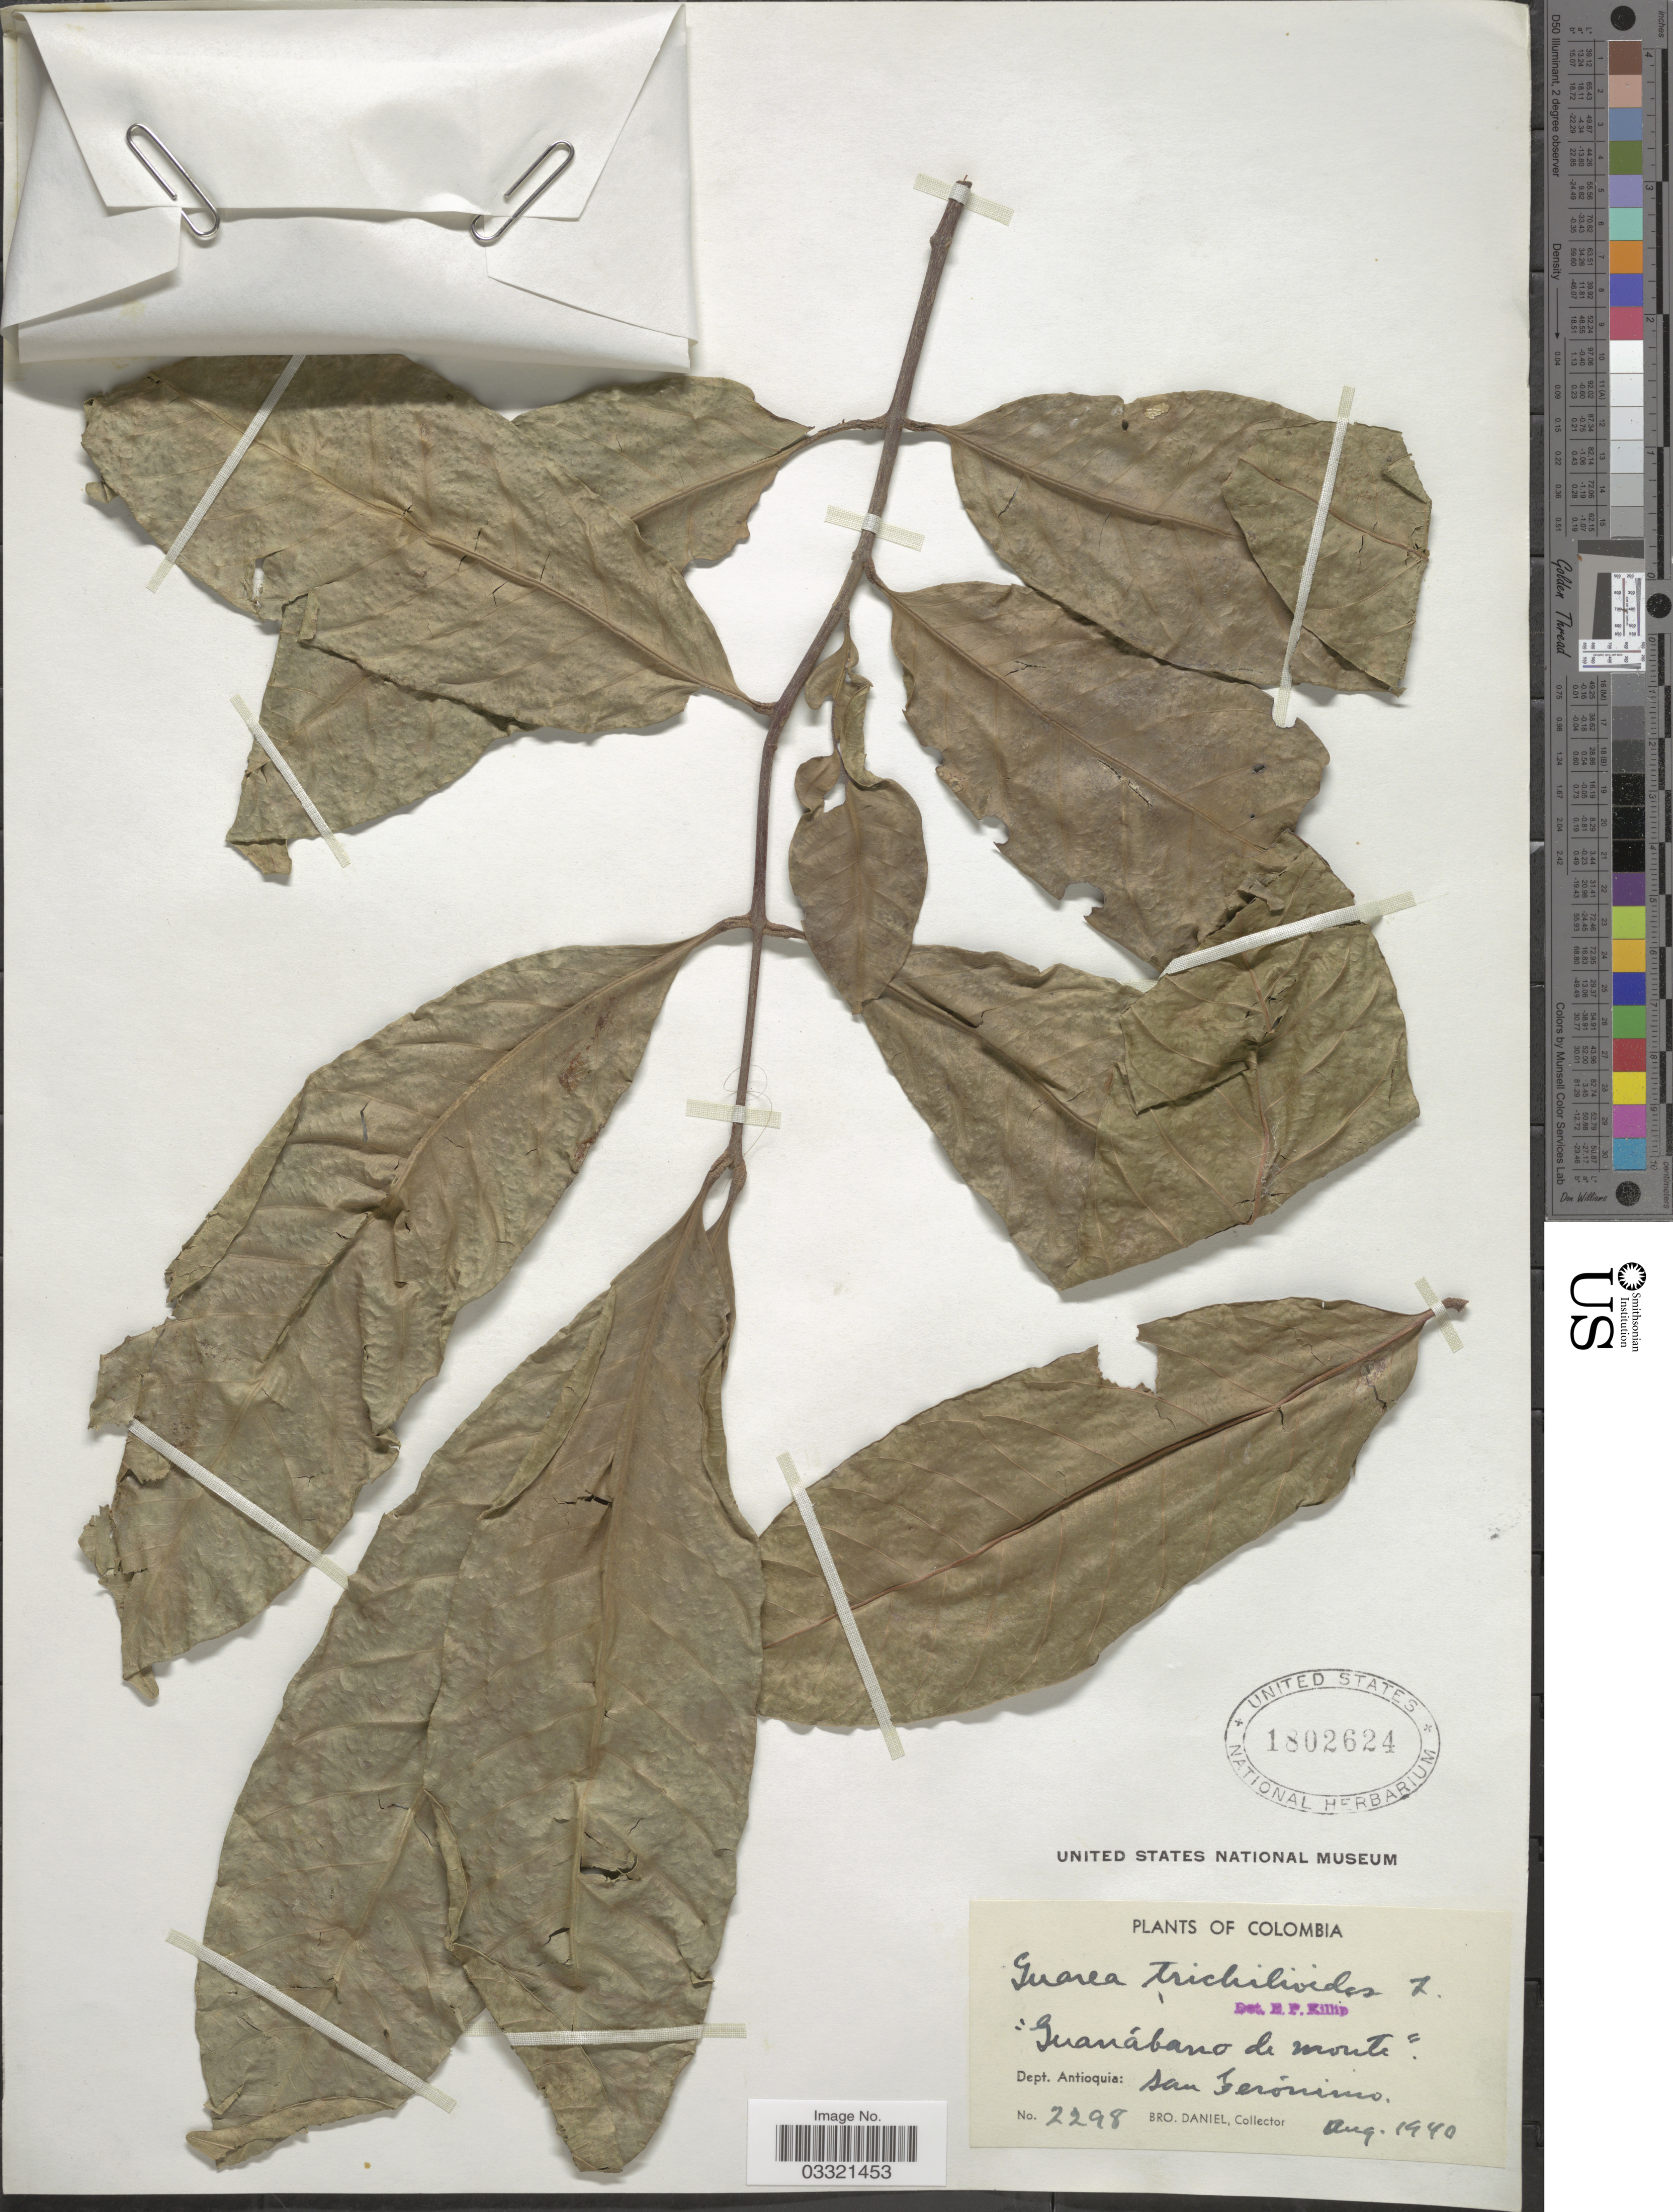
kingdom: Plantae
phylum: Tracheophyta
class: Magnoliopsida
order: Sapindales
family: Meliaceae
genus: Guarea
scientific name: Guarea guidonia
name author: (L.) Sleumer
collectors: Bro. Daniel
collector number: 2298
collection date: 1940-08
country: Colombia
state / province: Antioquia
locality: Dept. Antioquia: San Jerónimo.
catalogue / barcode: US 1802624